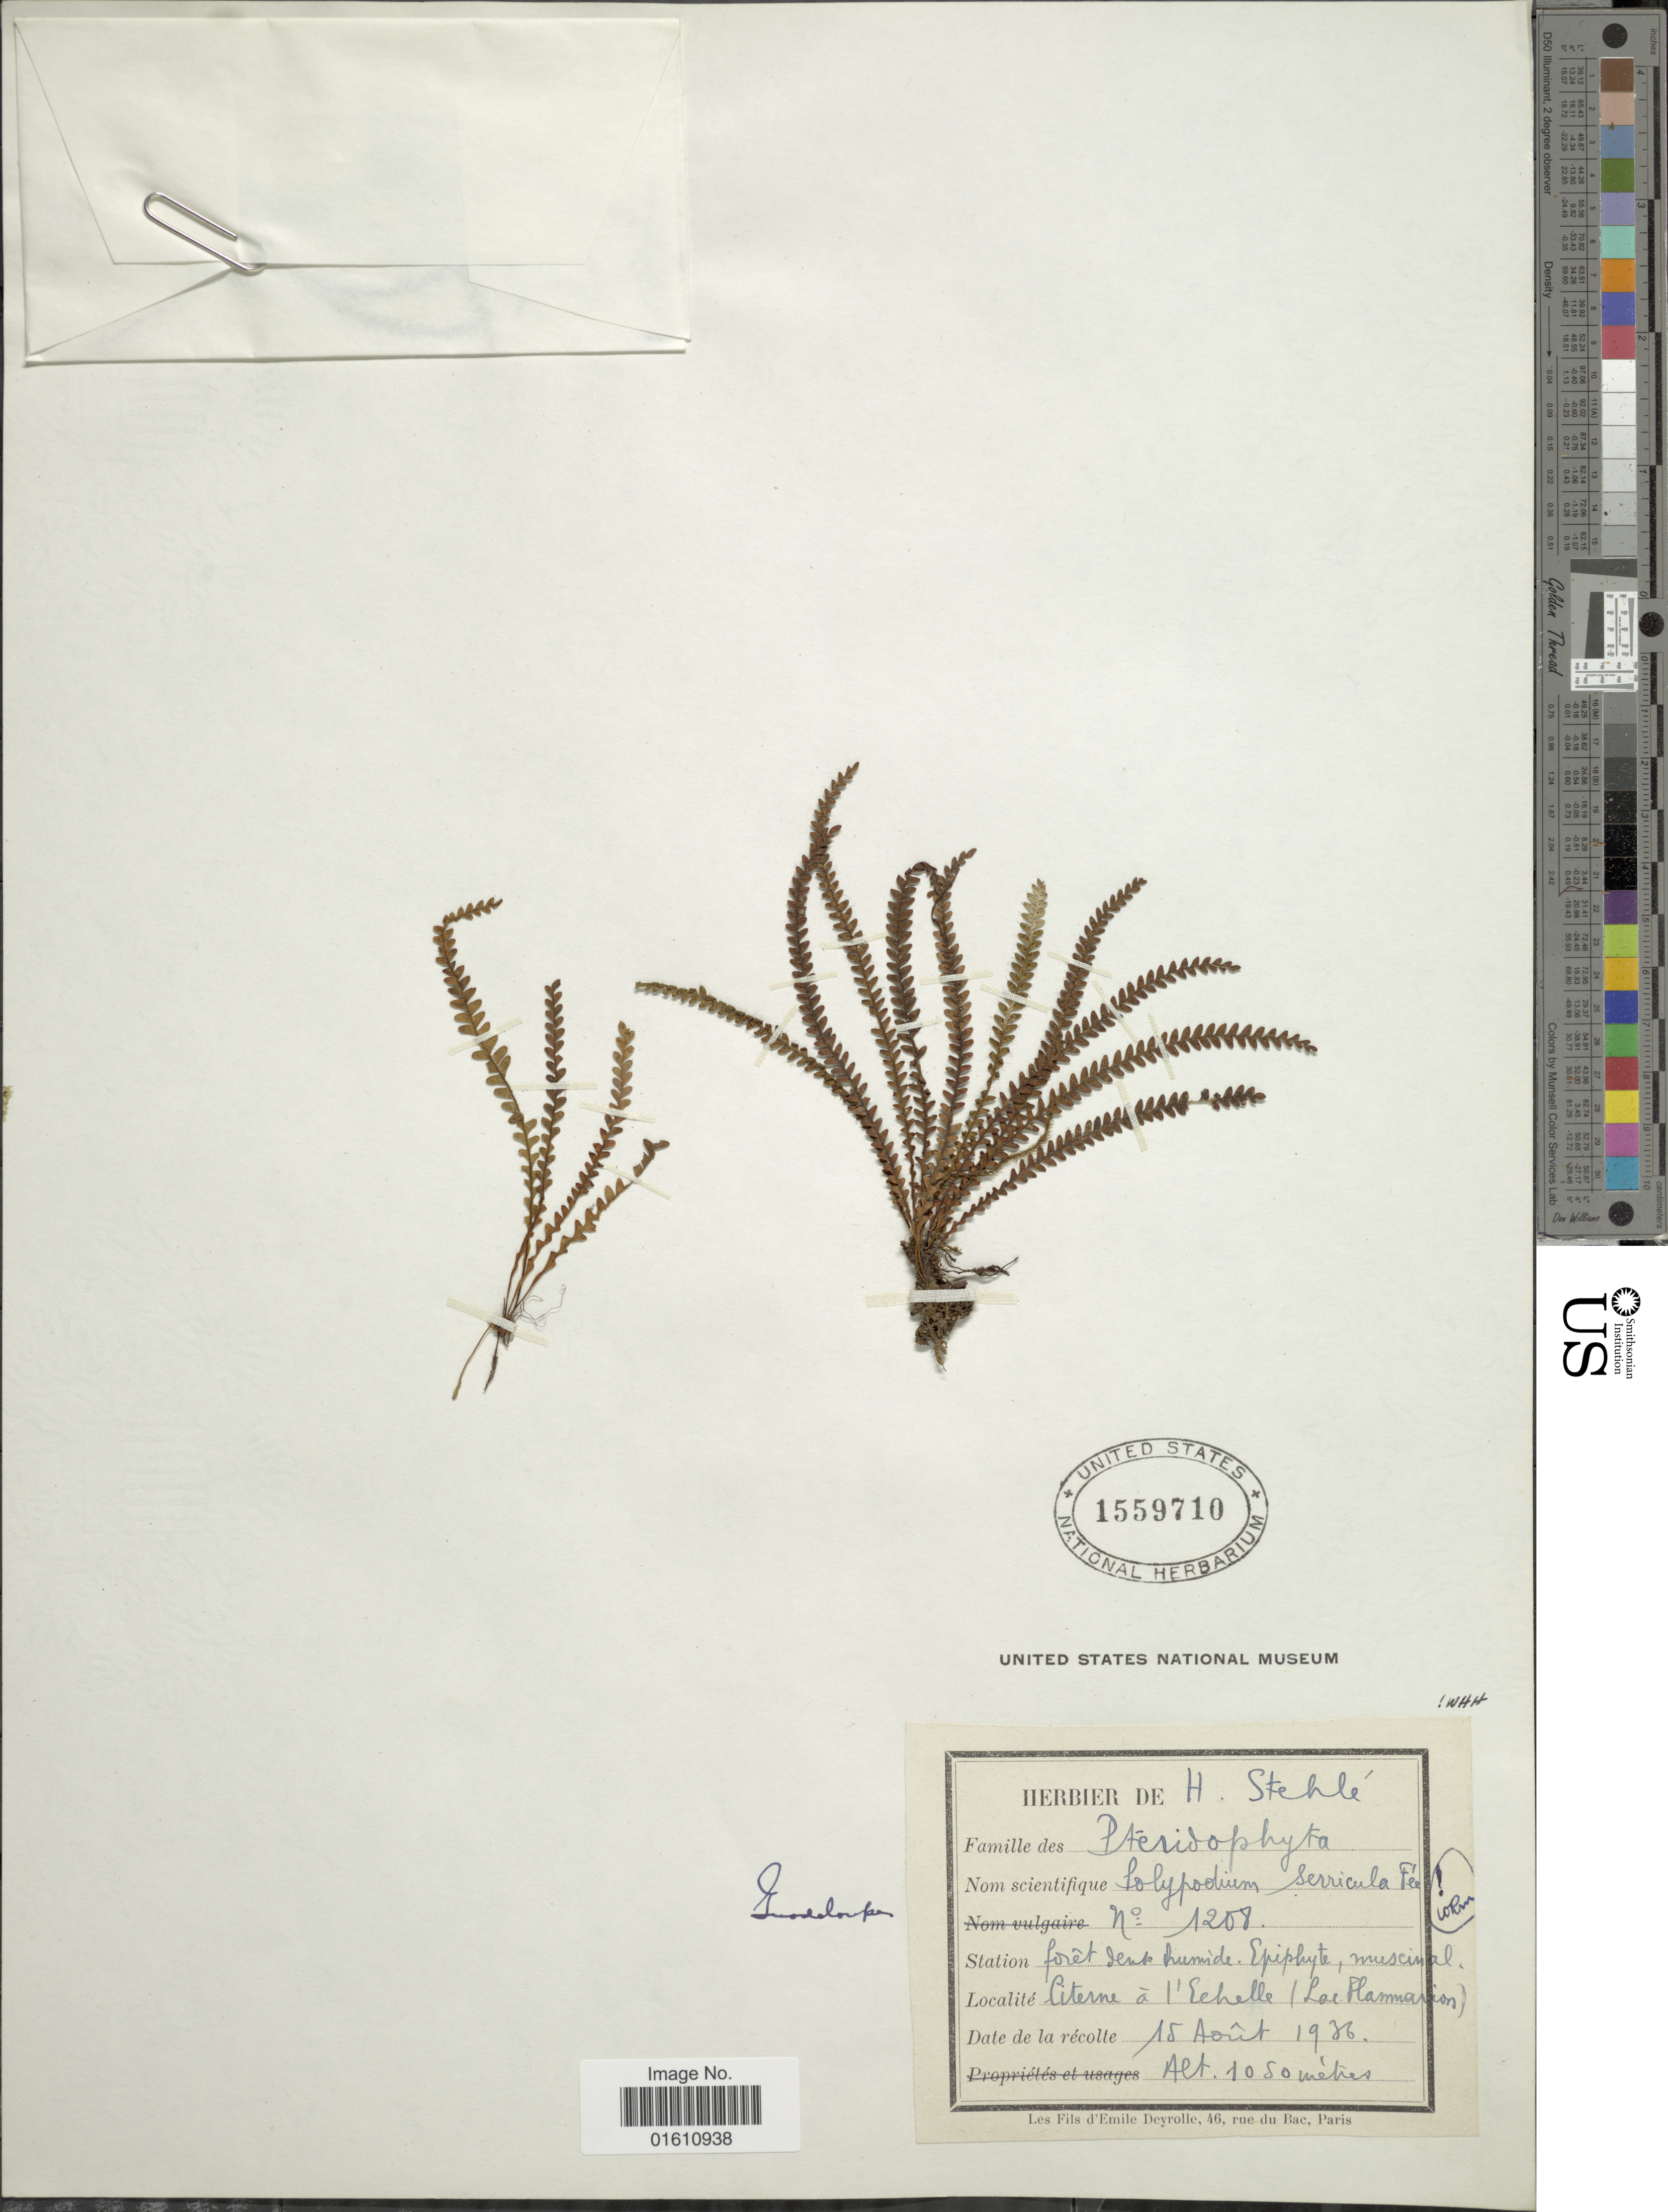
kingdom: Plantae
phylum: Tracheophyta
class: Polypodiopsida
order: Polypodiales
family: Polypodiaceae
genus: Moranopteris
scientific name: Moranopteris serricula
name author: (Fée) R. Y. Hirai & J. Prado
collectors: ex herb. H. Stehlé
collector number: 1208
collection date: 1936-08-15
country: Guadeloupe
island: Leeward Is.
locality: Citerne a l'Echelle (Lac Flammarion).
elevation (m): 1050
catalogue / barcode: US 1559710